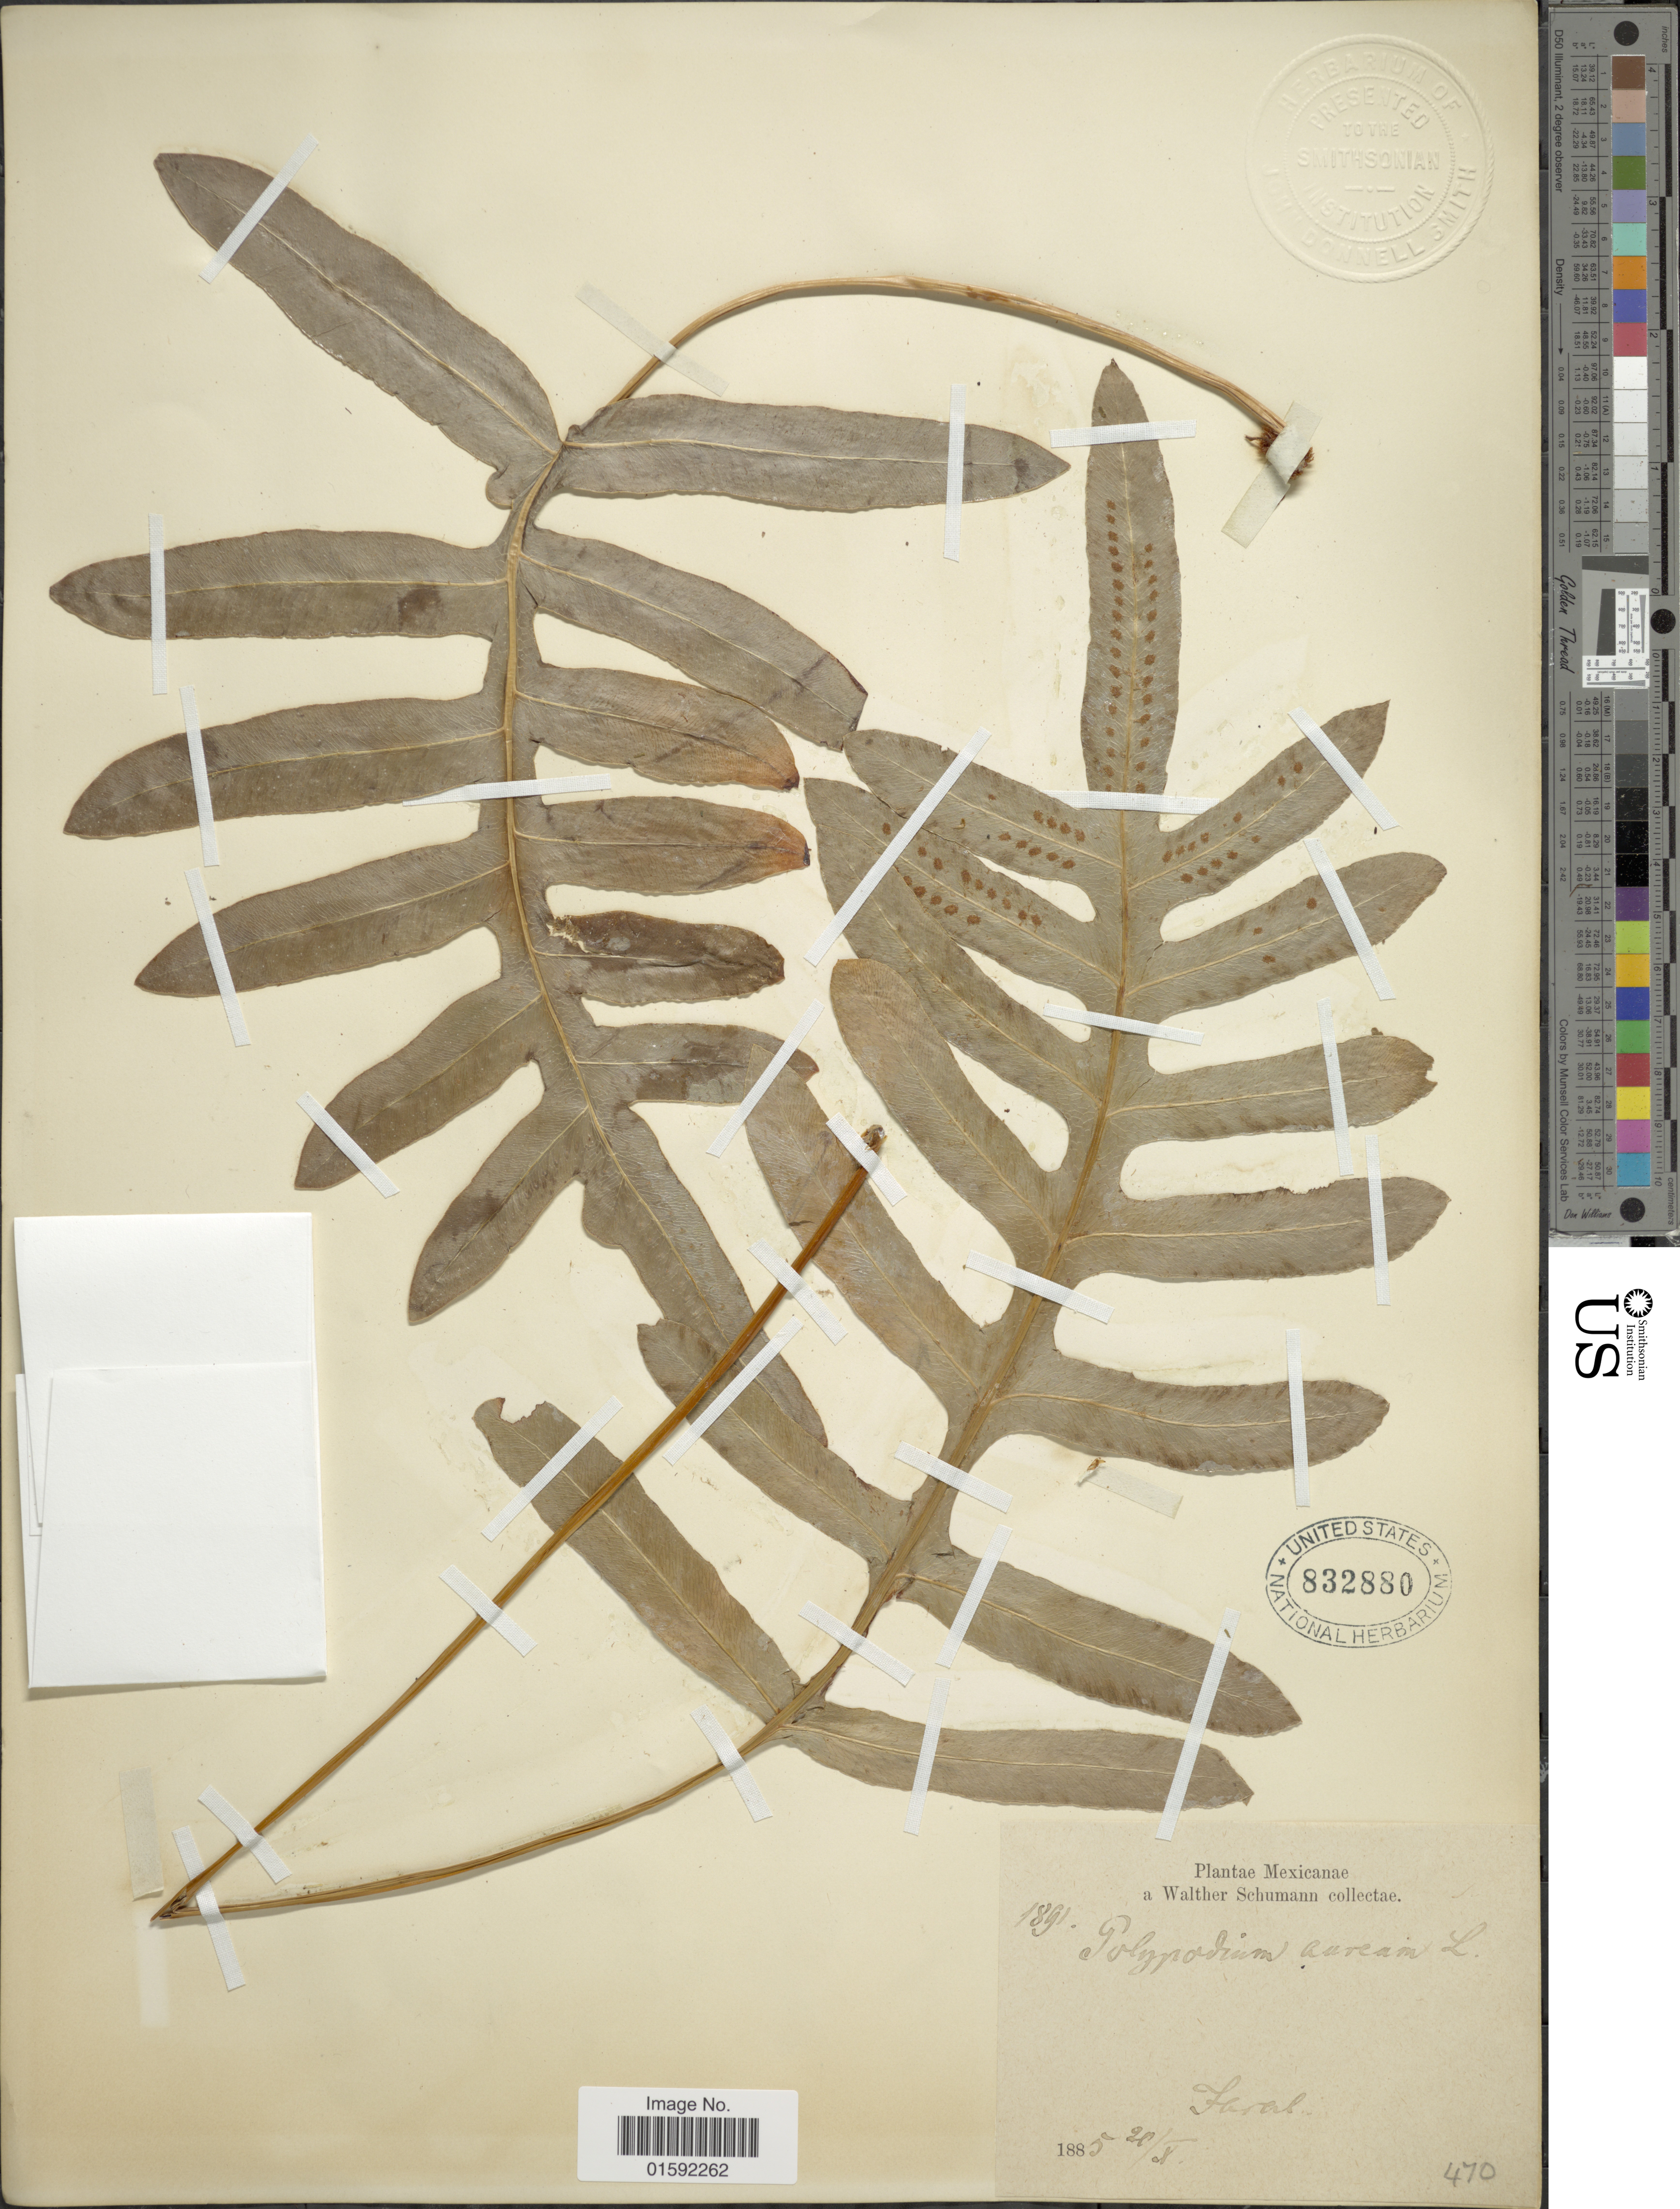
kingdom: Plantae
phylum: Tracheophyta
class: Polypodiopsida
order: Polypodiales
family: Polypodiaceae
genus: Phlebodium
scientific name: Phlebodium pseudoaureum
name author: (Cav.) Lellinger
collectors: W. Schumann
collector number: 1891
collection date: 1885-10-20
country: Mexico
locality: Mexicanea, Faral.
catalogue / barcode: US 832880